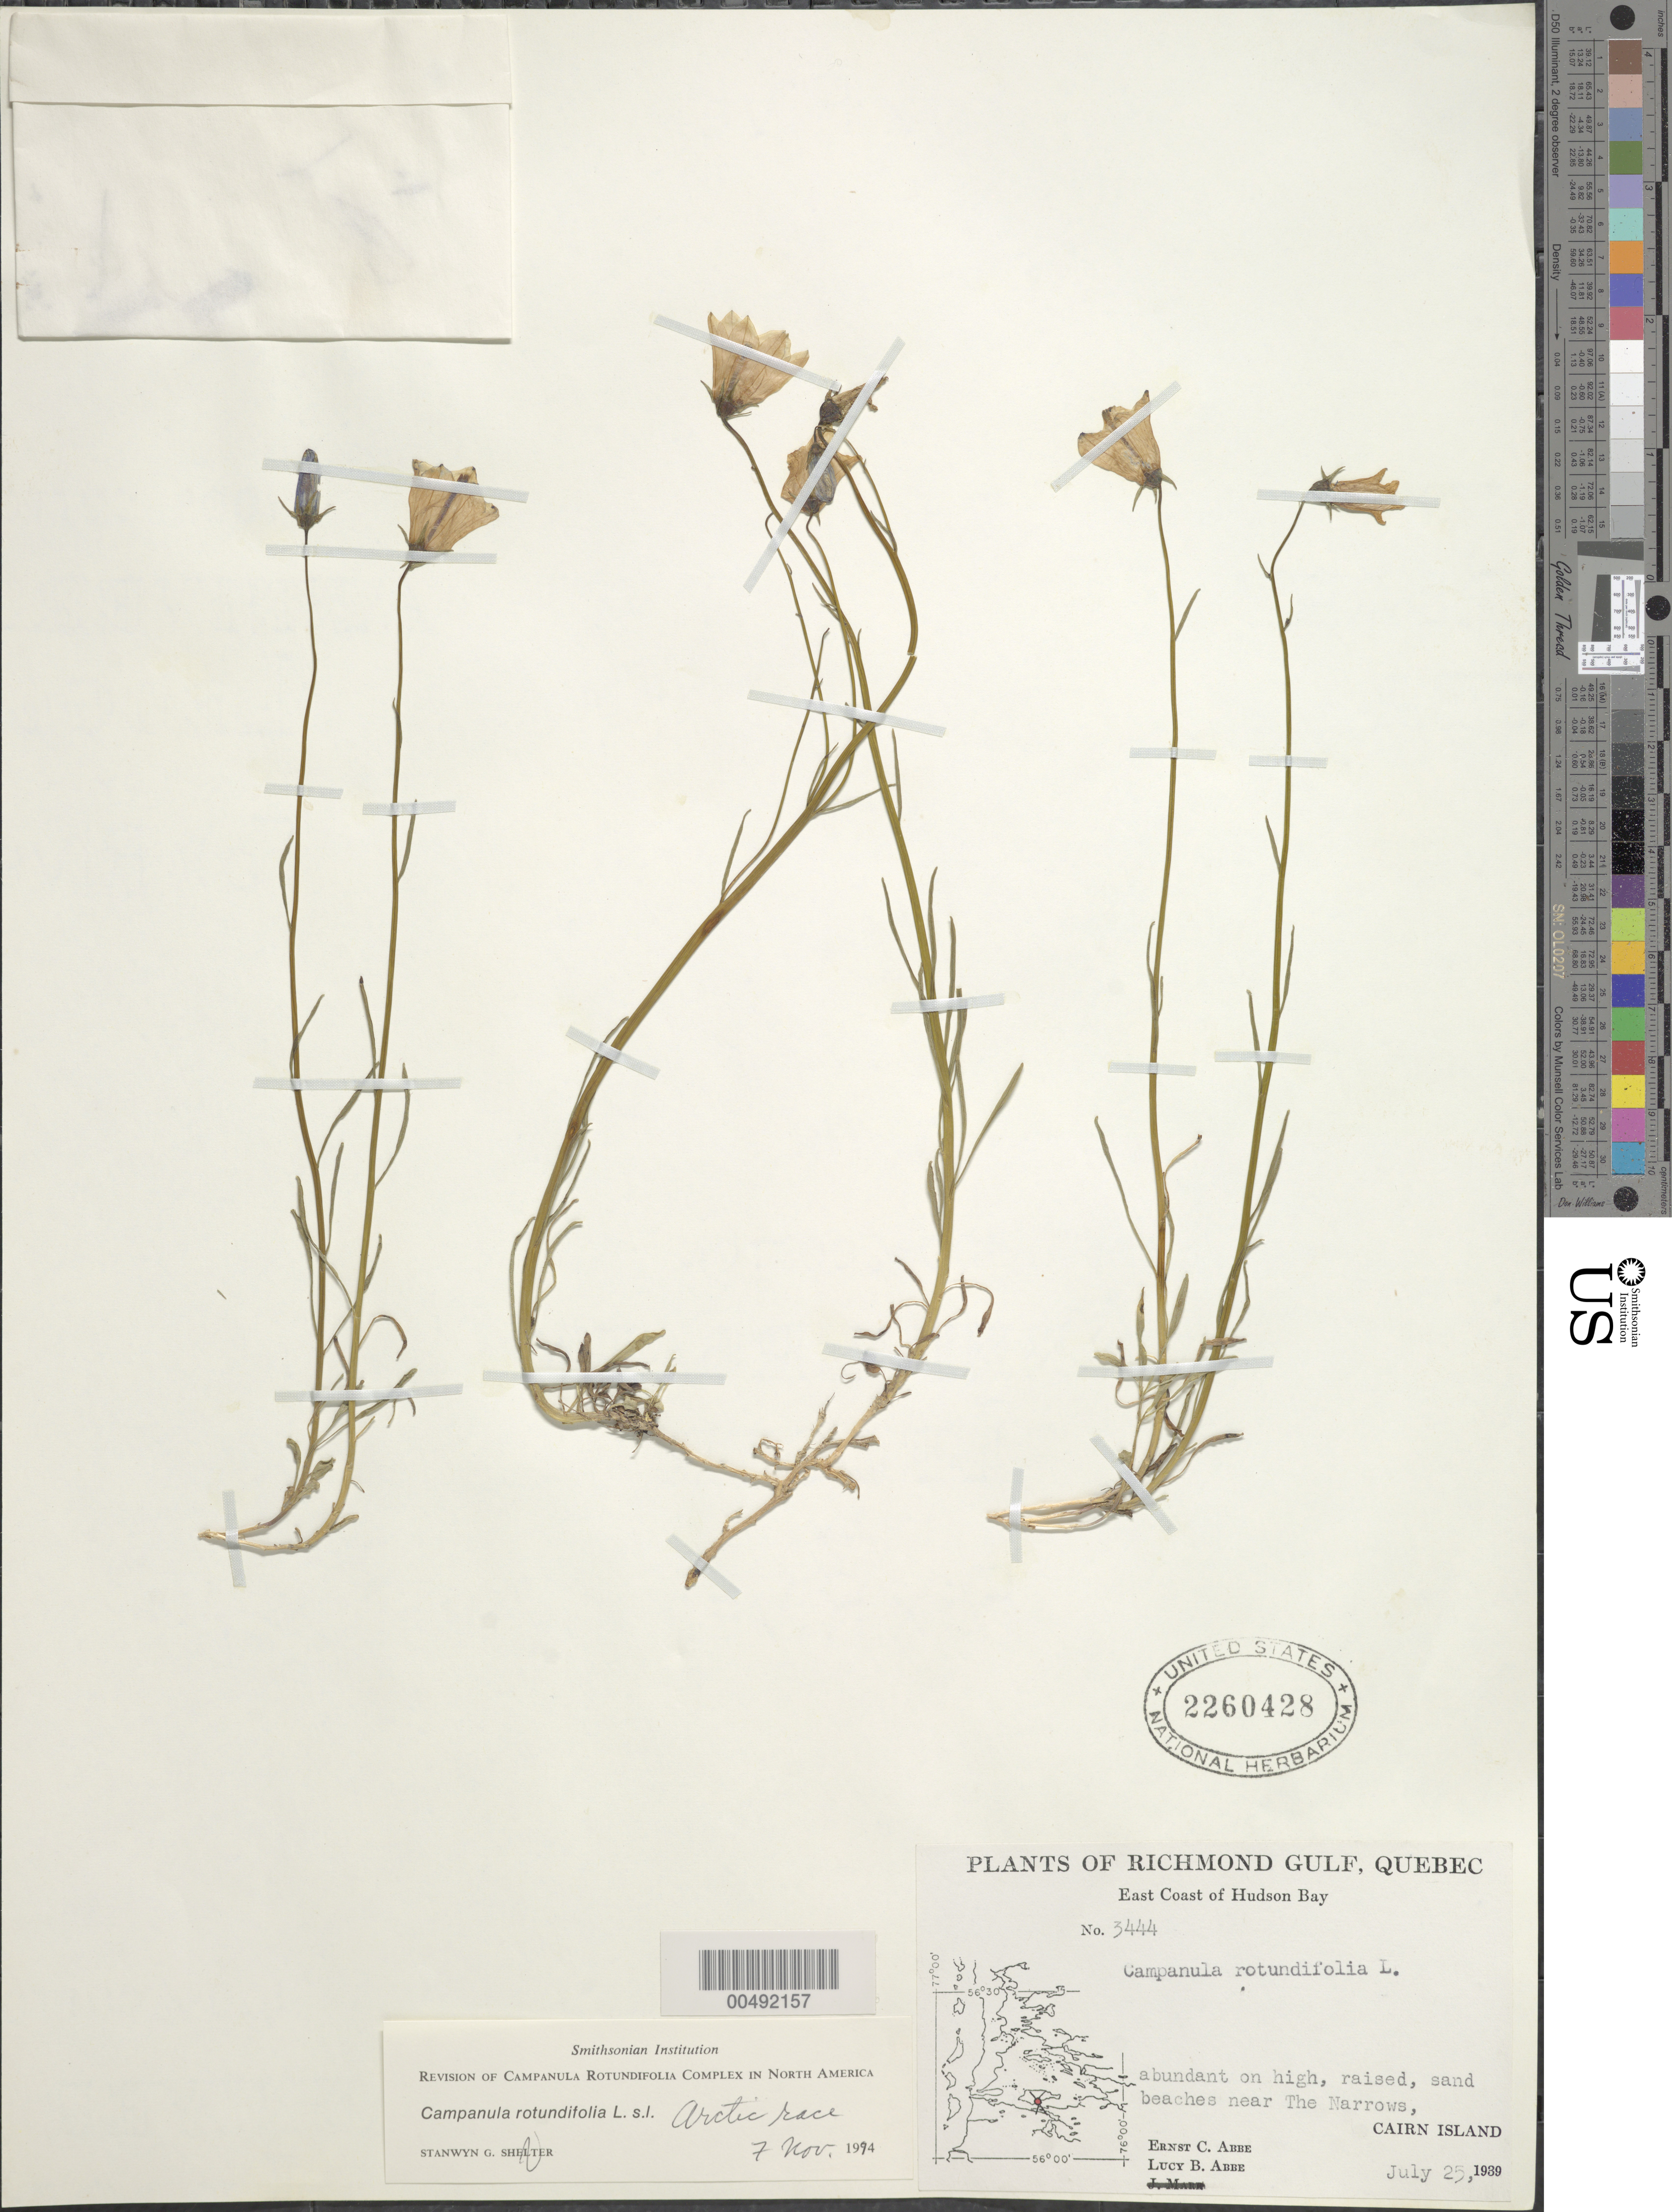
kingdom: Plantae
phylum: Tracheophyta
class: Magnoliopsida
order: Asterales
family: Campanulaceae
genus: Campanula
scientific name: Campanula rotundifolia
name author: L.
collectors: E. C. Abbe & L. B. Abbe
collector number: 3444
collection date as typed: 25 Jul 1939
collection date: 1939-07-25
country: Canada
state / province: Quebec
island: Cairn Island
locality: Richmond Gulf, E coast of Hudson Bay, Cairn Island, near the Narrows. [Province: Nunavut?]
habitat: high, raised sand beaches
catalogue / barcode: US 2260428